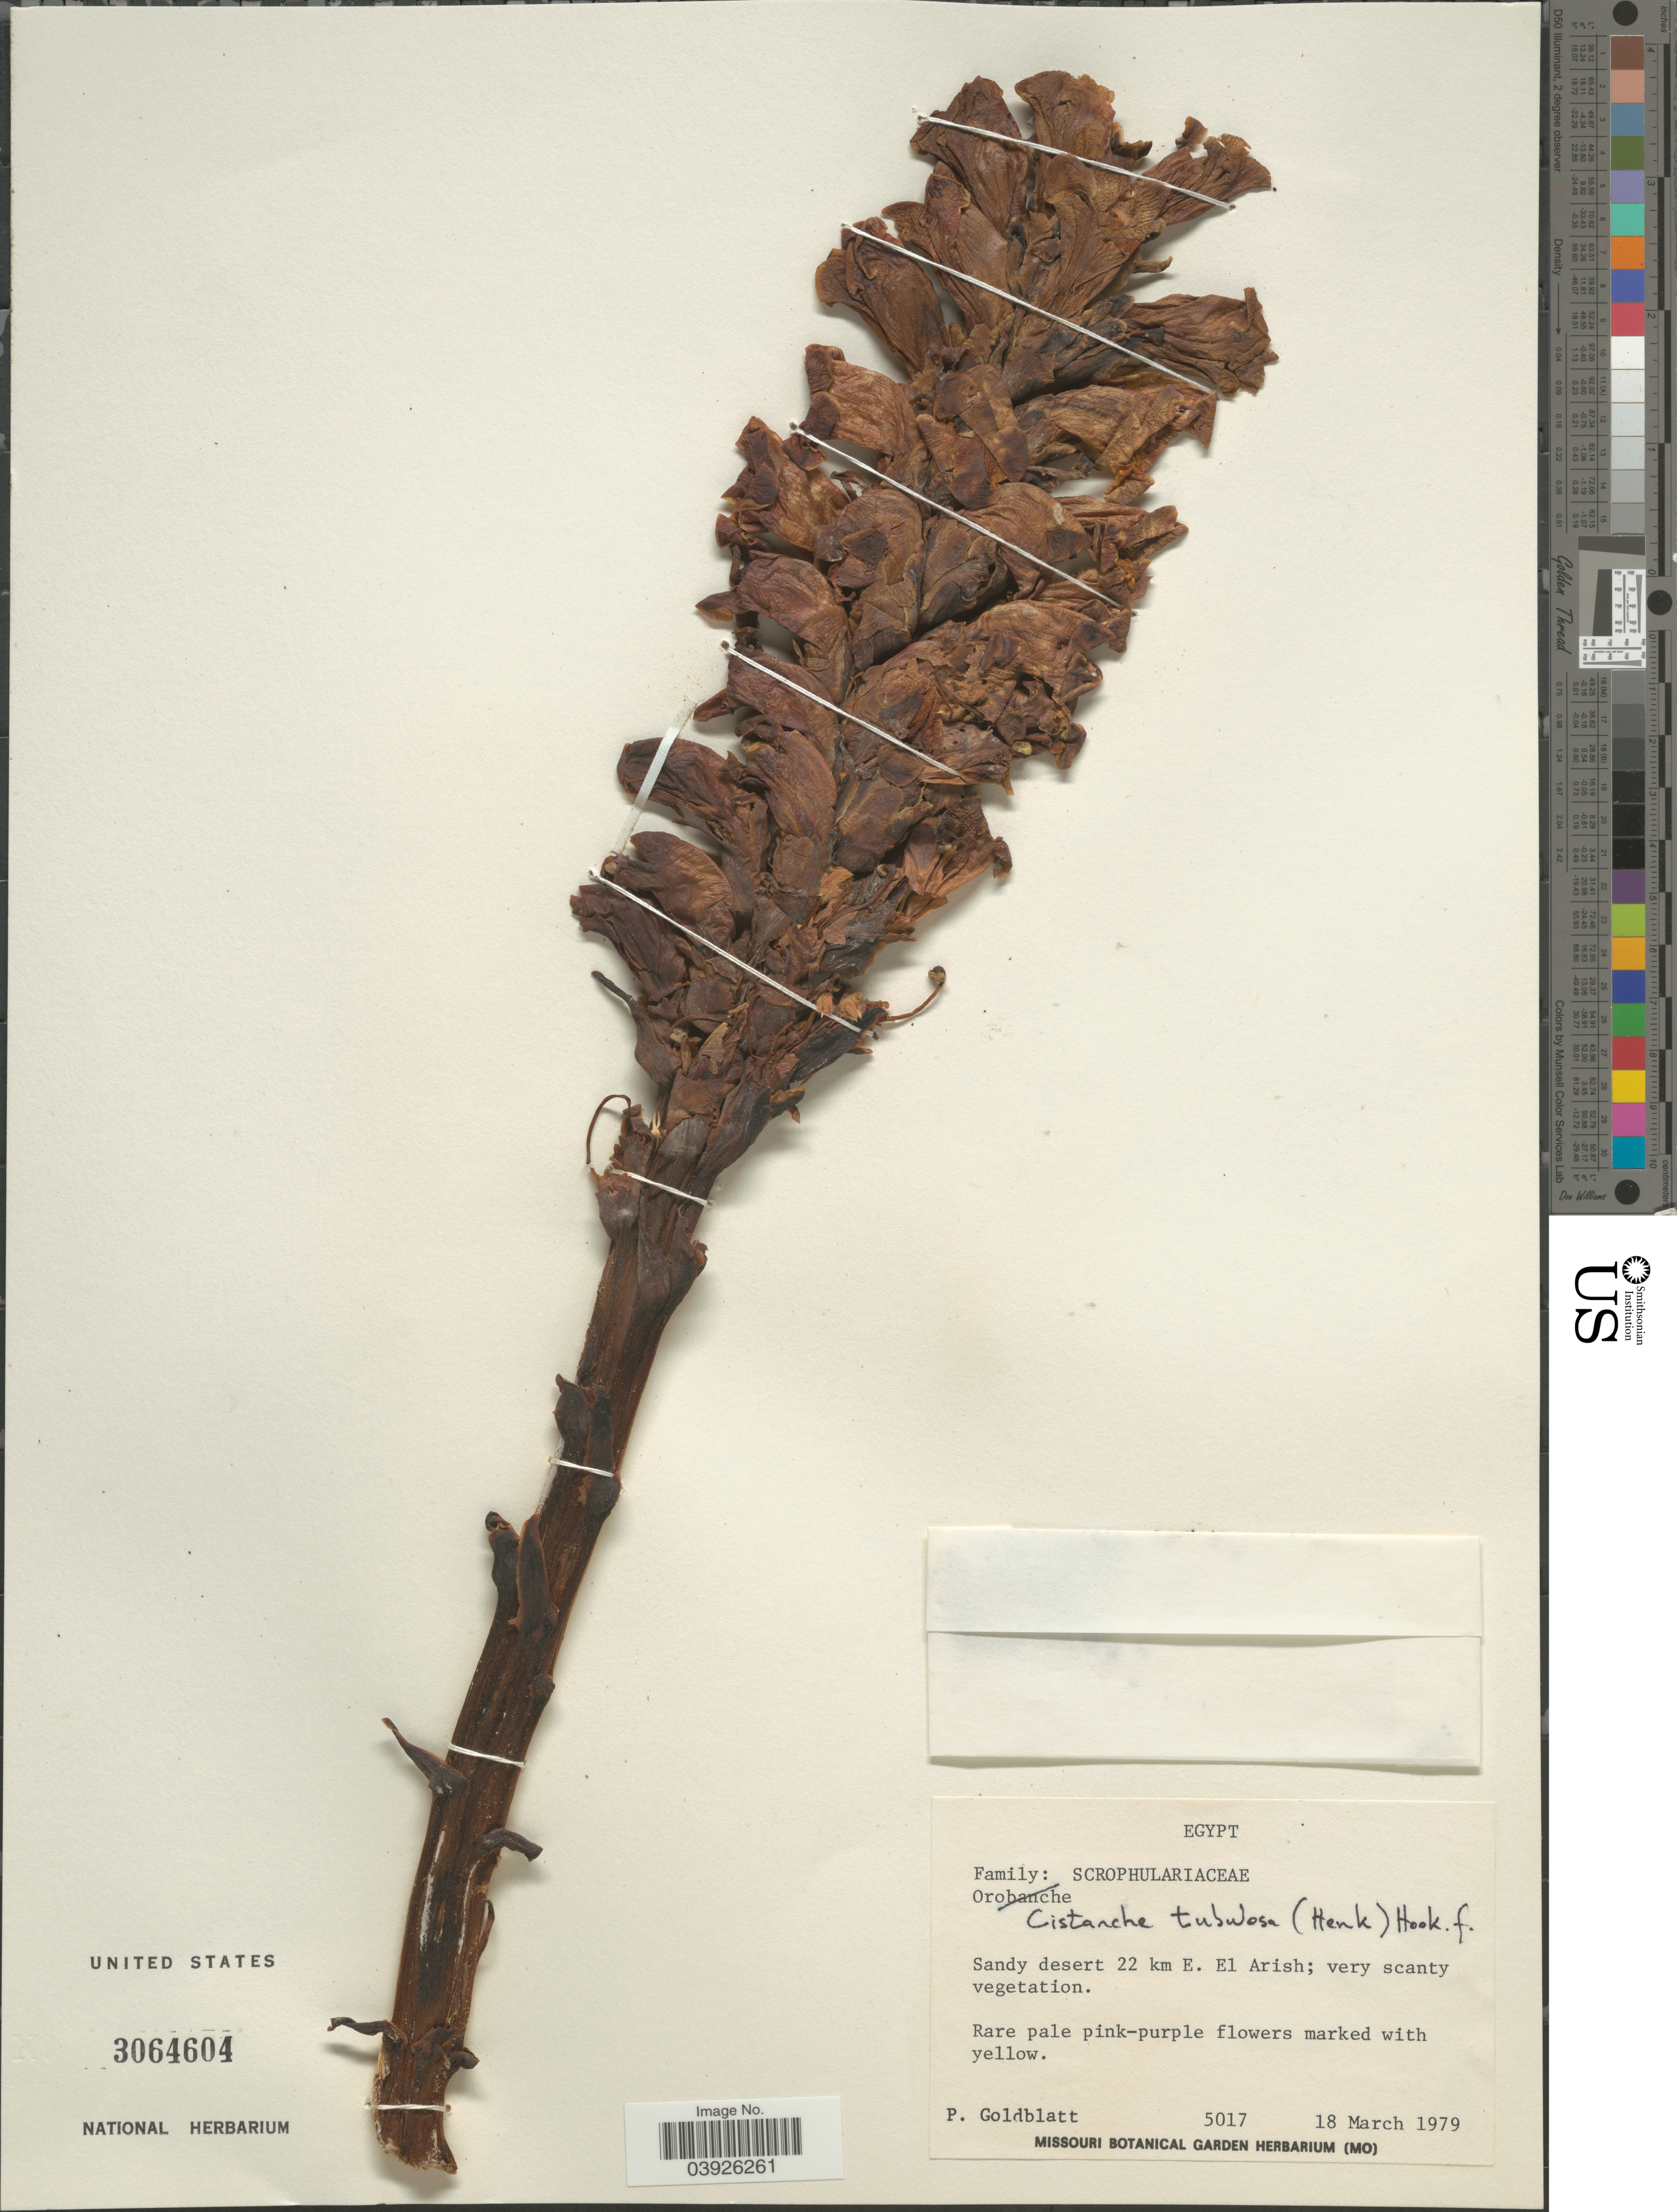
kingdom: Plantae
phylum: Tracheophyta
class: Magnoliopsida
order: Lamiales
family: Orobanchaceae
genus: Cistanche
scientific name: Cistanche tubulosa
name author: (Schenk) Wight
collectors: P. Goldblatt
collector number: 5017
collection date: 1979-03-18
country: Egypt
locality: Sandy desert 22 km E. El Arish.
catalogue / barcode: US 3064604